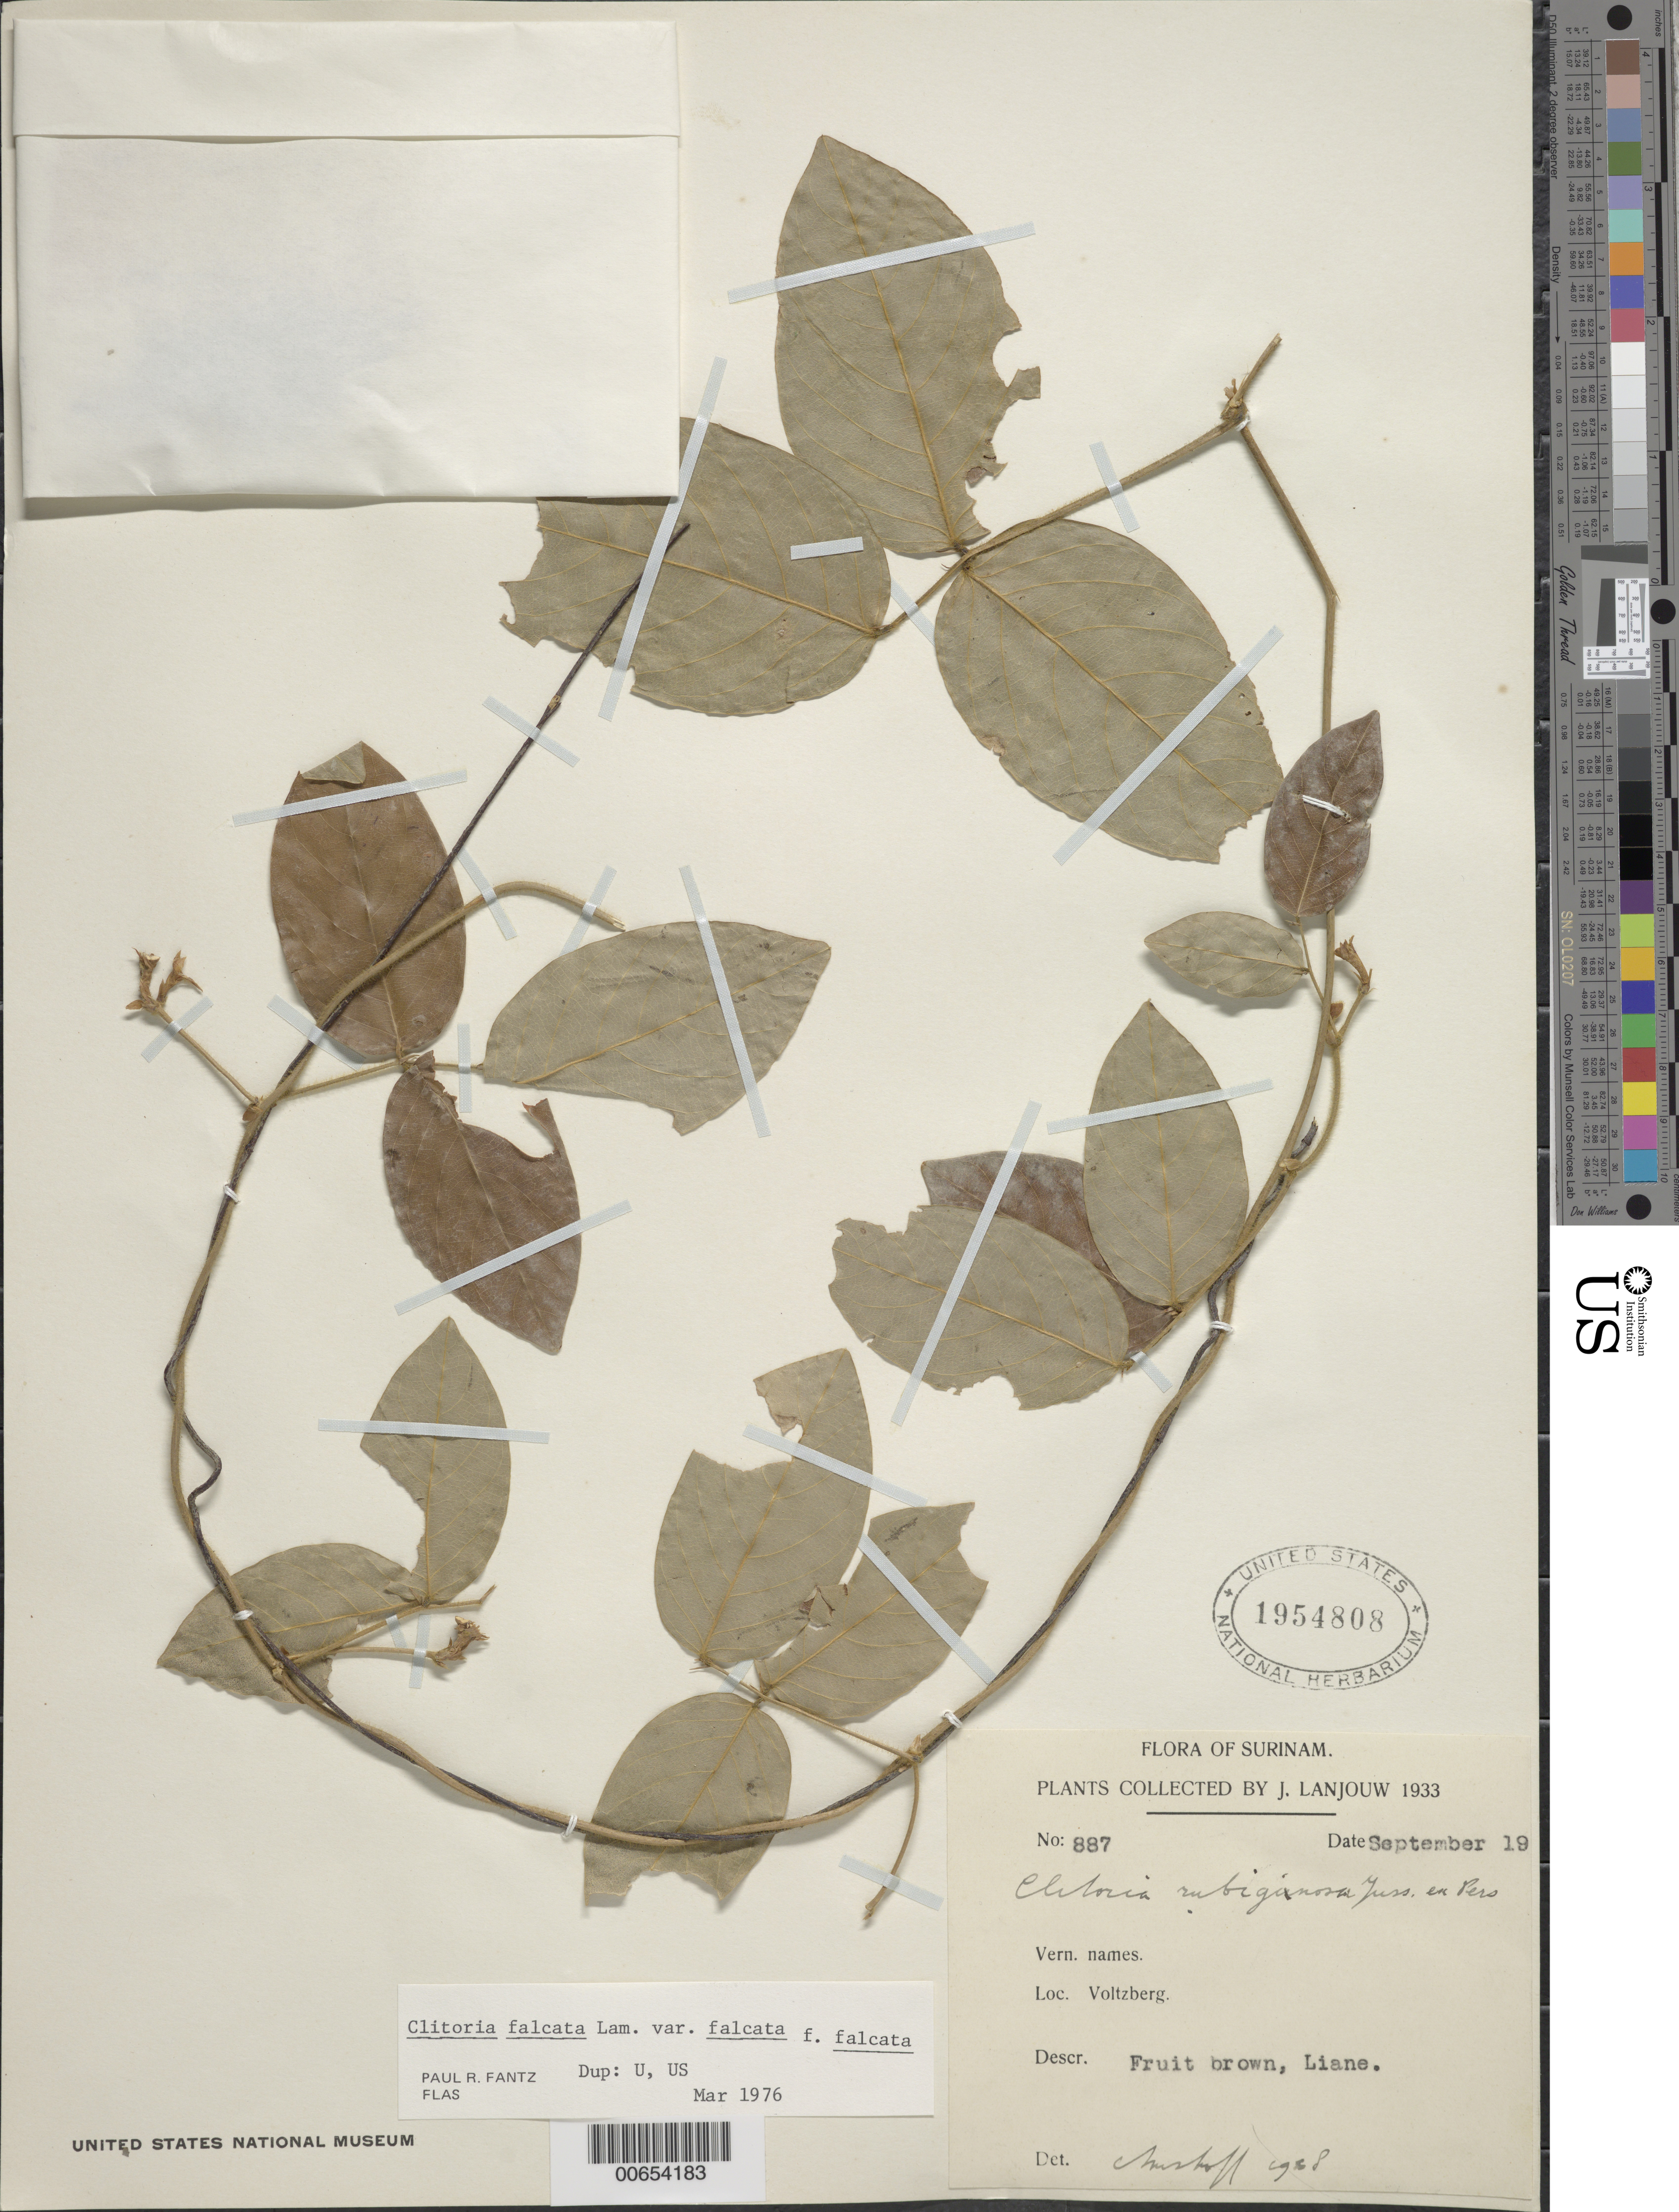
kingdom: Plantae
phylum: Tracheophyta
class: Magnoliopsida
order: Fabales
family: Fabaceae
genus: Clitoria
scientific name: Clitoria falcata var. falcata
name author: Lam.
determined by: Fantz, P. R., (FLAS), University of Florida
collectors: J. Lanjouw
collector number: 887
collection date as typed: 19-Sep-33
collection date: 1933-09-19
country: Suriname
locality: Voltzberg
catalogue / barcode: US 1954808